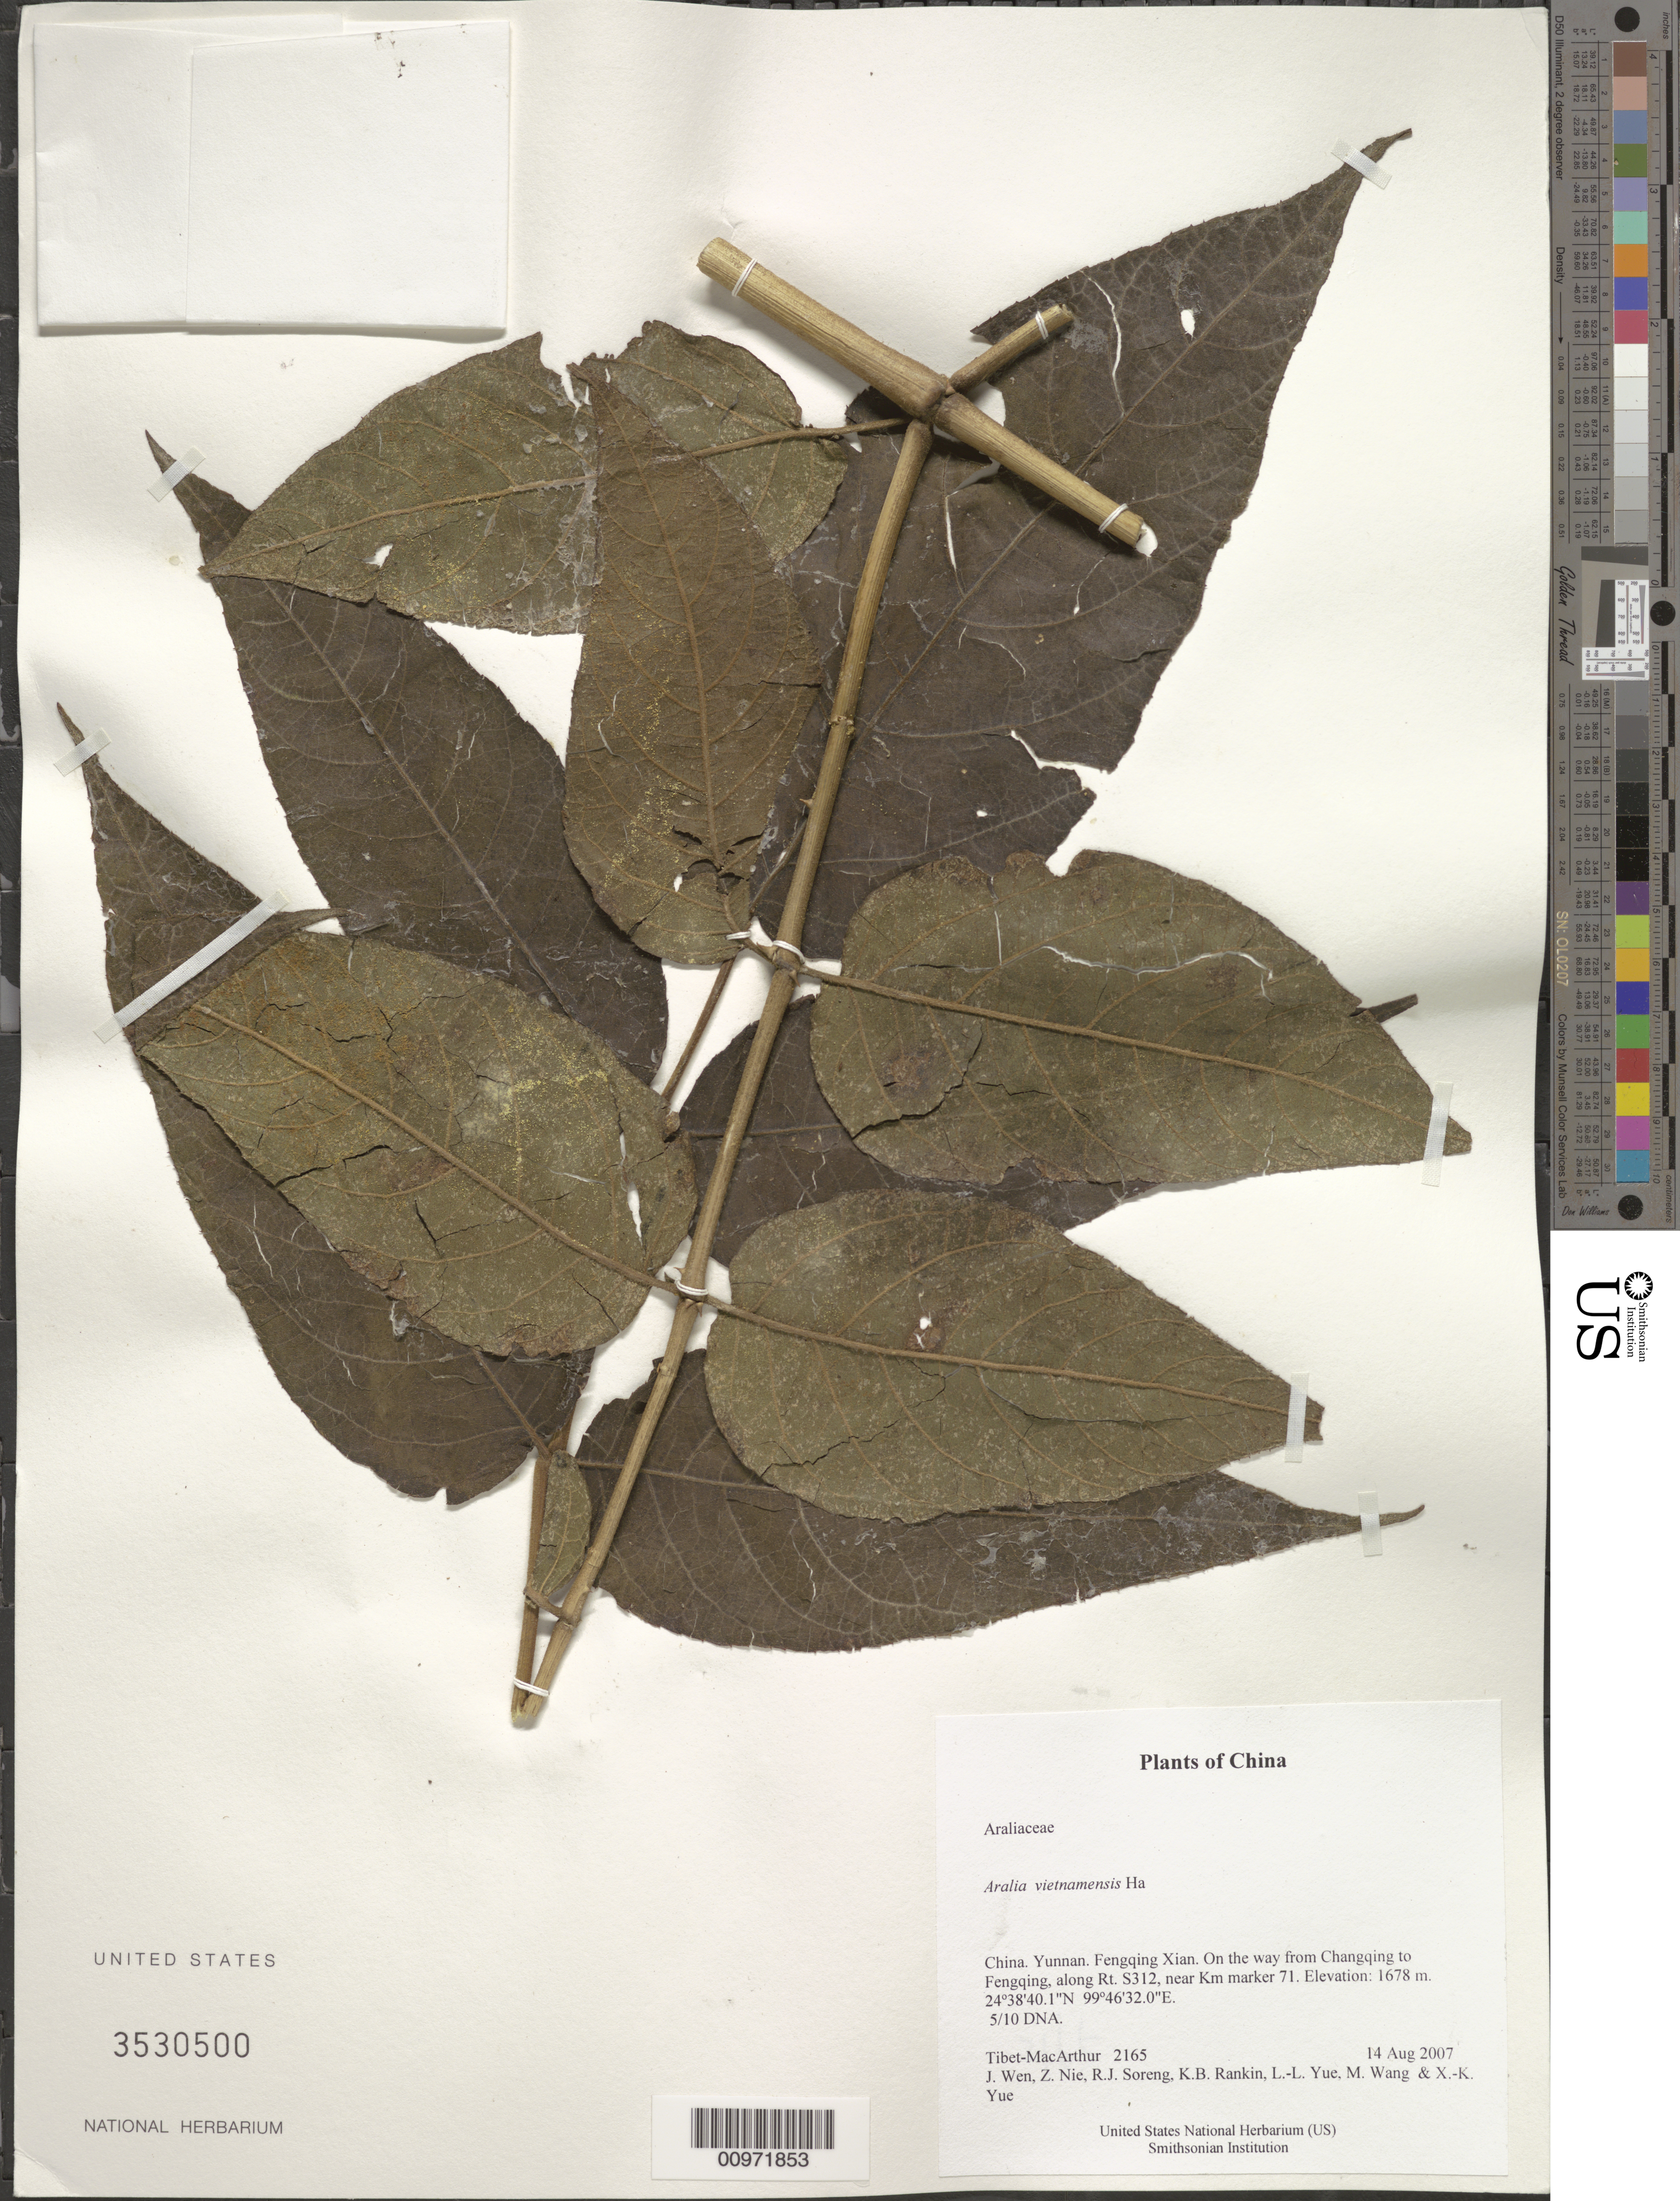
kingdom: Plantae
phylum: Tracheophyta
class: Magnoliopsida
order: Apiales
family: Araliaceae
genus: Aralia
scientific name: Aralia vietnamensis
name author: Ha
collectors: Tibet-MacArthur, J. Wen, Z. Nie, R. J. Soreng, K. Rankin, L. Yue, M. Wang & X. Yue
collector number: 2165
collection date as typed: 14 Aug 2007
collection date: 2007-08-14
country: China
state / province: Yunnan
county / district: Fengqing Xian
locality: On the way from Changqing to Fengqing, along Rt. S312, near Km marker 71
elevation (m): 1678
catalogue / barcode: US 3530500